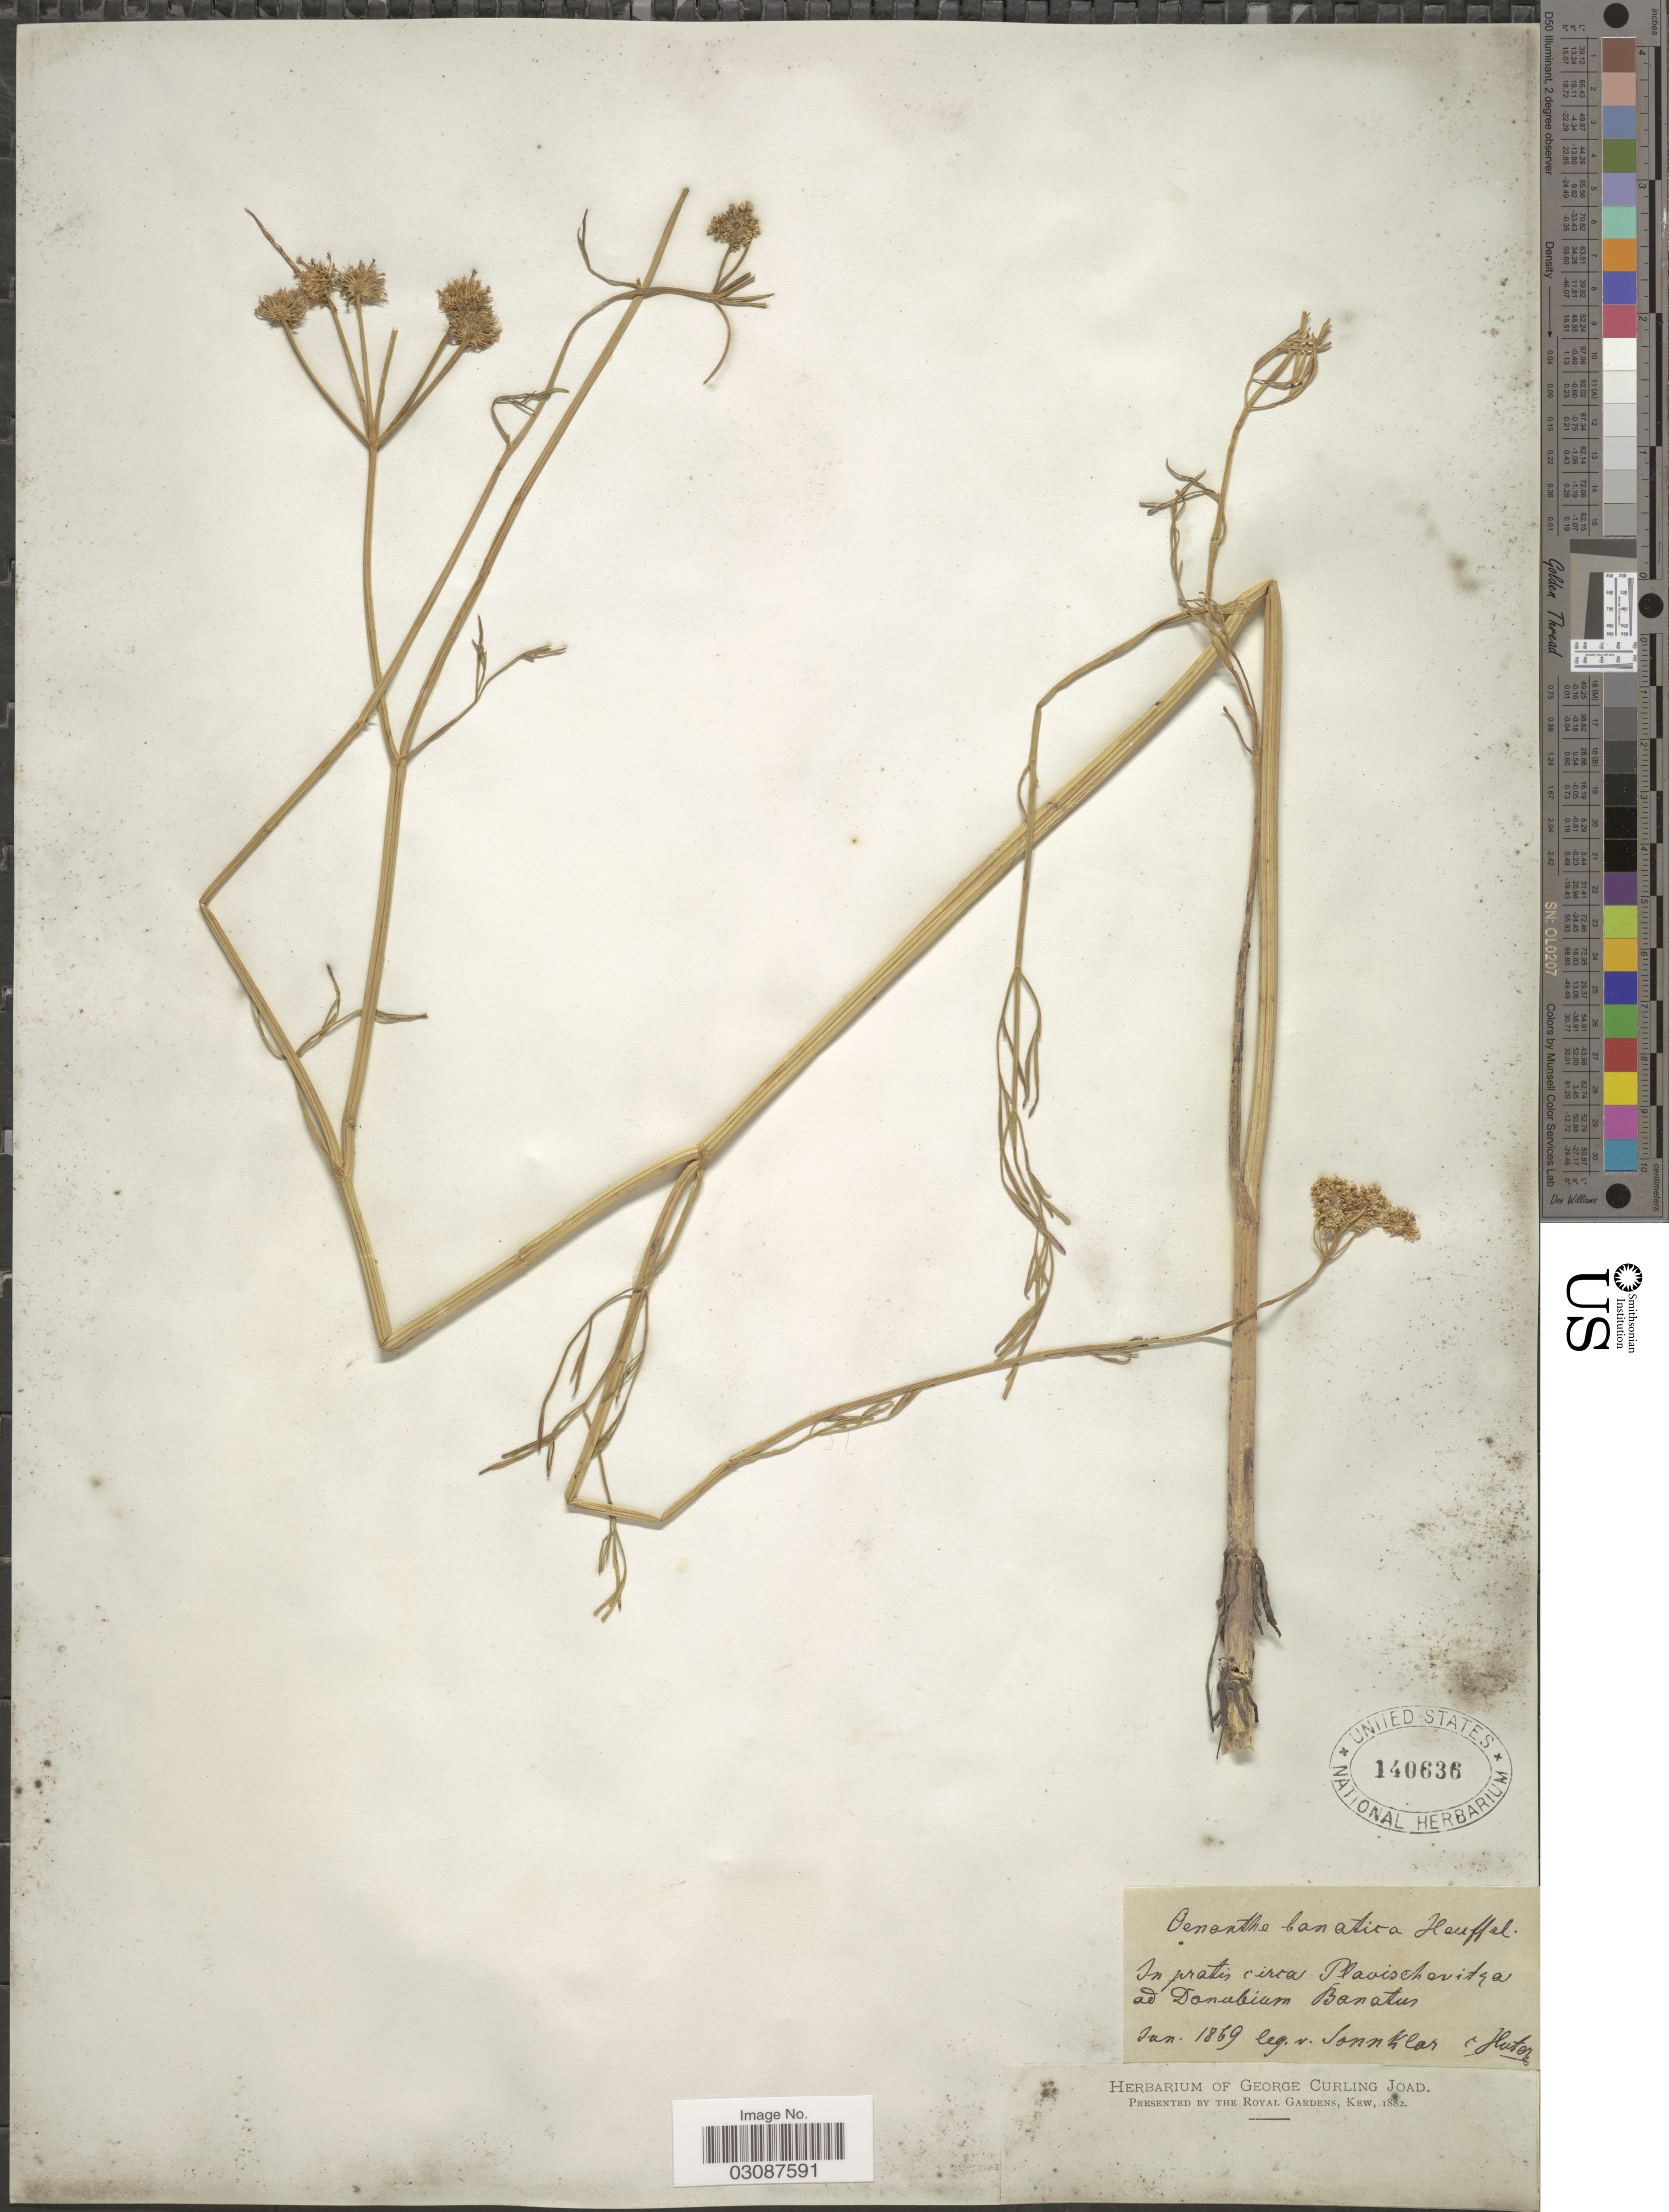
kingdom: Plantae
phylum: Tracheophyta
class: Magnoliopsida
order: Apiales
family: Apiaceae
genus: Oenanthe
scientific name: Oenanthe banatica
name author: Heuff.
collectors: -. Huter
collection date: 1869-06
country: Hungary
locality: In pratis circa Plavischevitza ad Donubium Banatus.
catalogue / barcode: US 140636